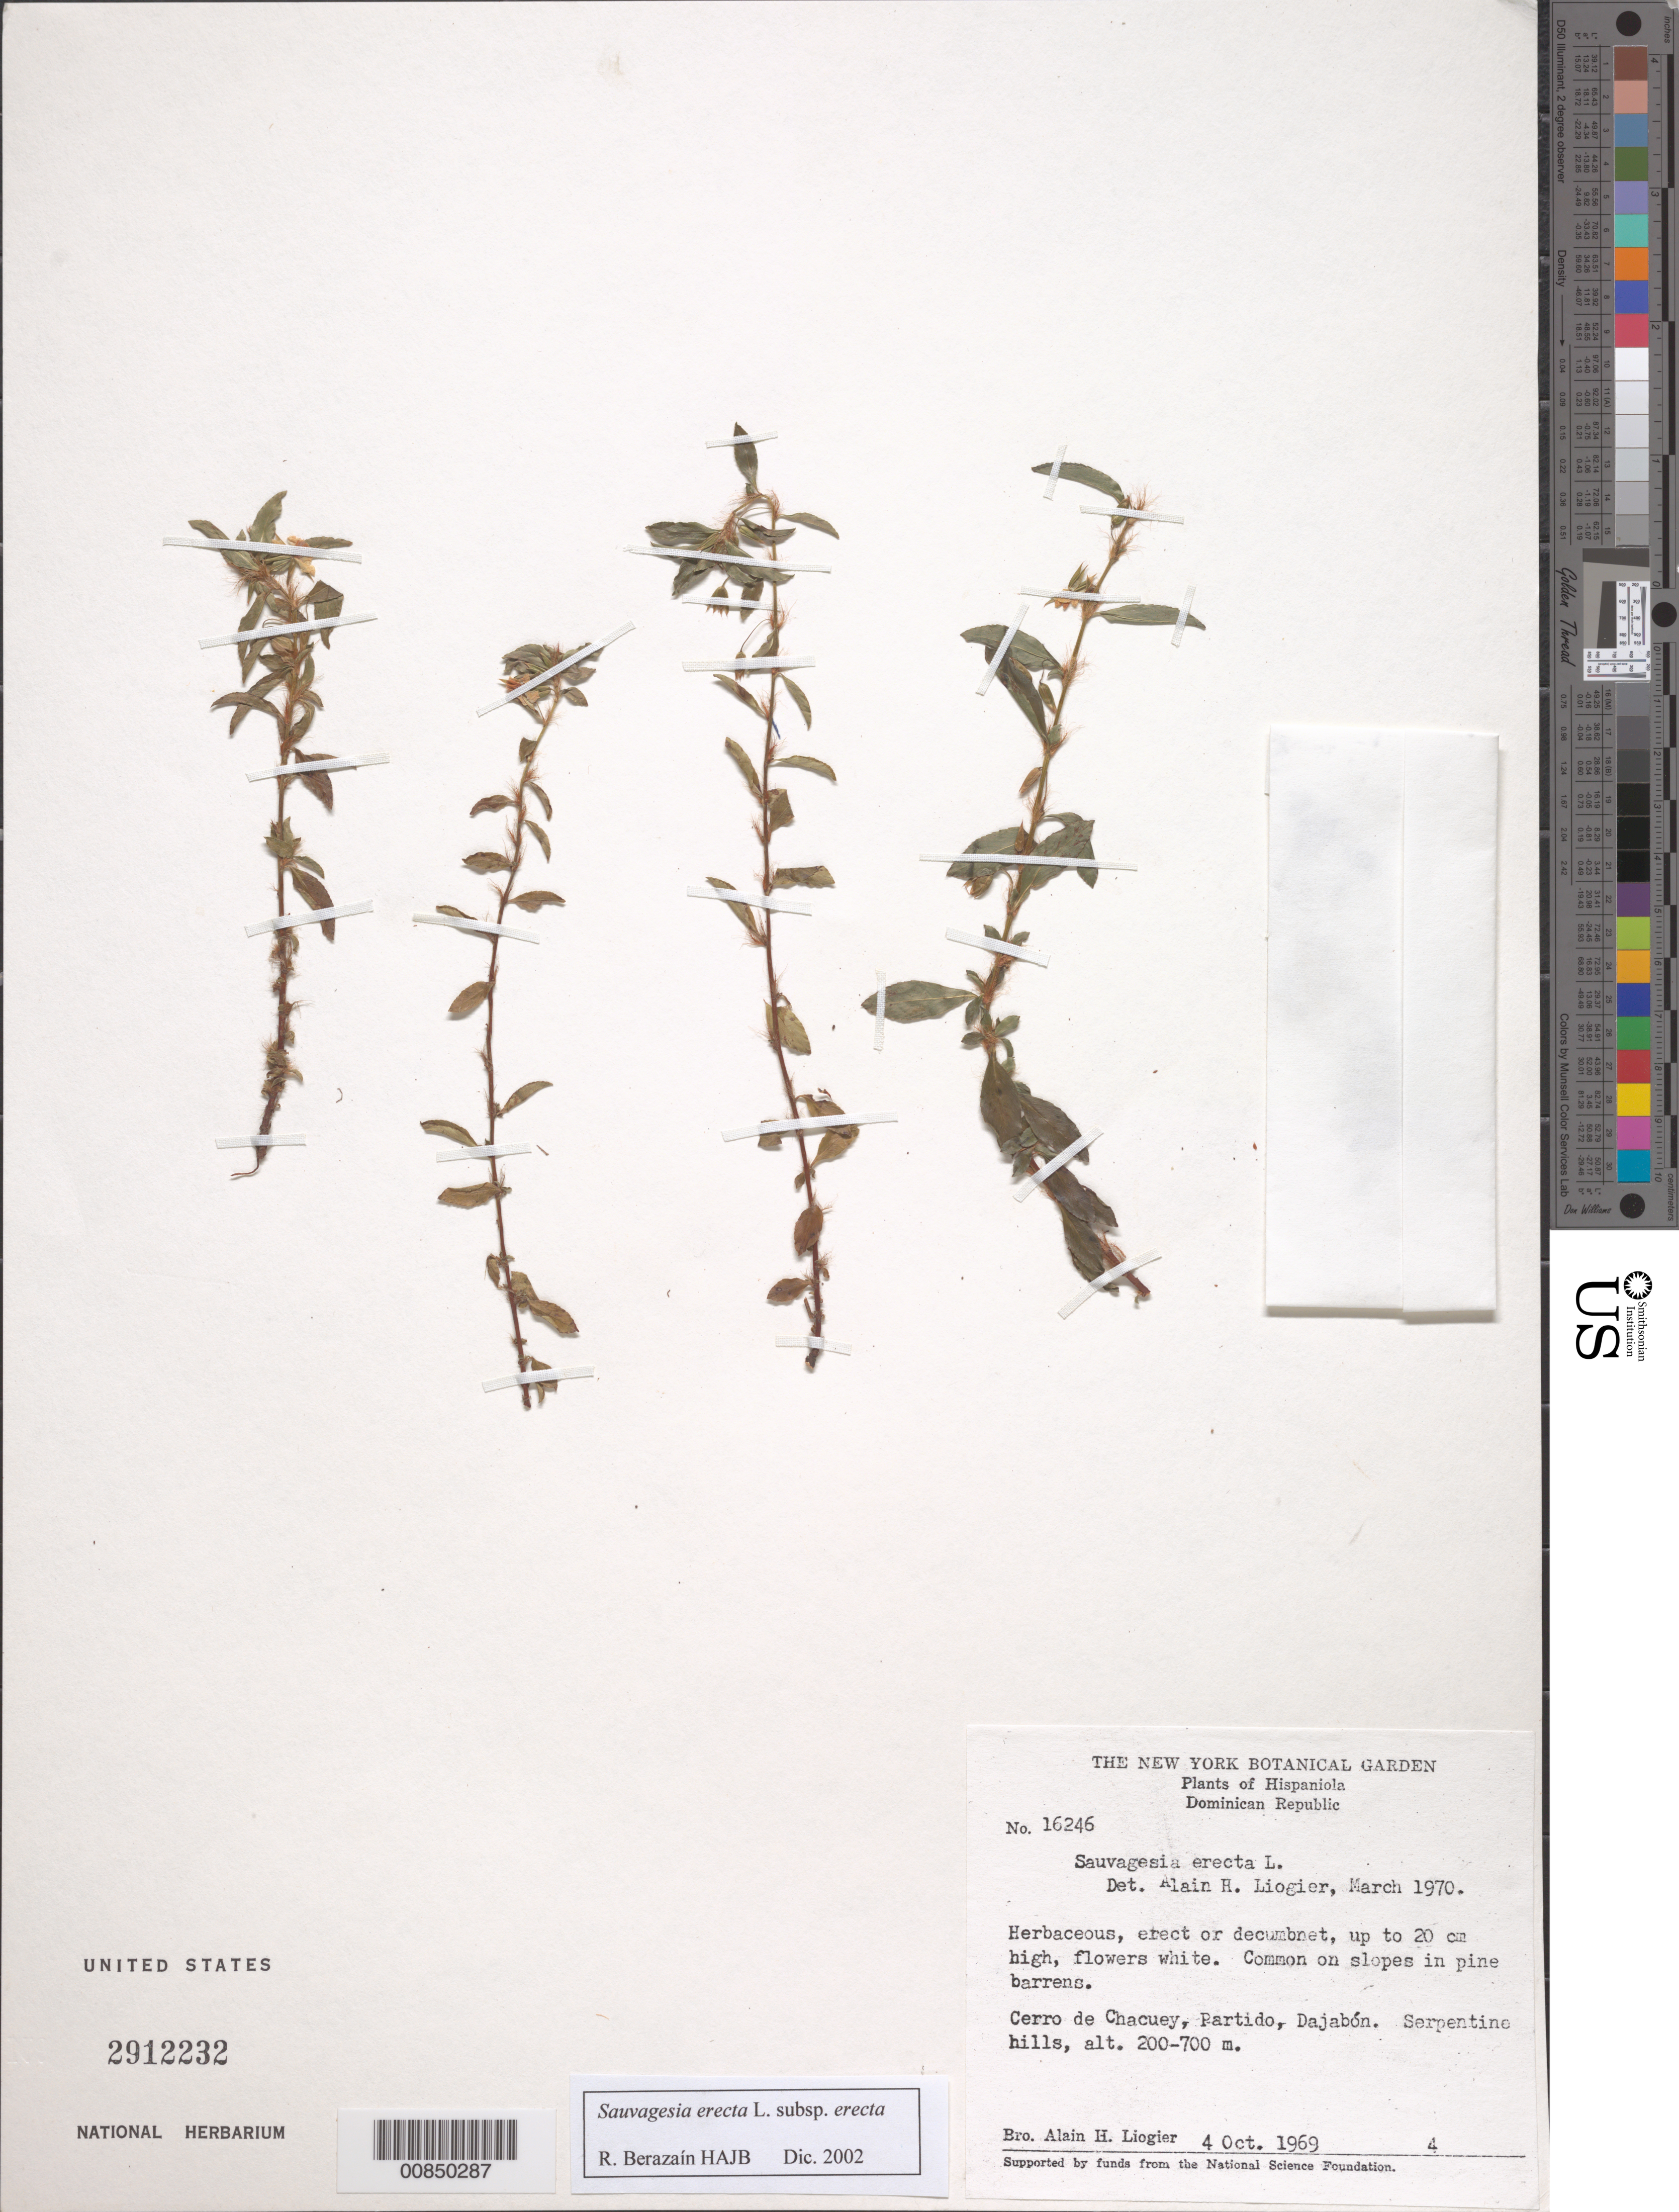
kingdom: Plantae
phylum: Tracheophyta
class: Magnoliopsida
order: Malpighiales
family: Ochnaceae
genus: Sauvagesia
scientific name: Sauvagesia erecta subsp. erecta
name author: L.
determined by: Berazaín, R.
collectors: A. H. Liogier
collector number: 16246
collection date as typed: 04 Oct 1969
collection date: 1969-10-04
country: Dominican Republic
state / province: Dajabon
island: Hispaniola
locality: Cerro de Chacuey, Partido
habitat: On slopes in pine barrens on serpentine hills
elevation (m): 200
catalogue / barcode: US 2912232